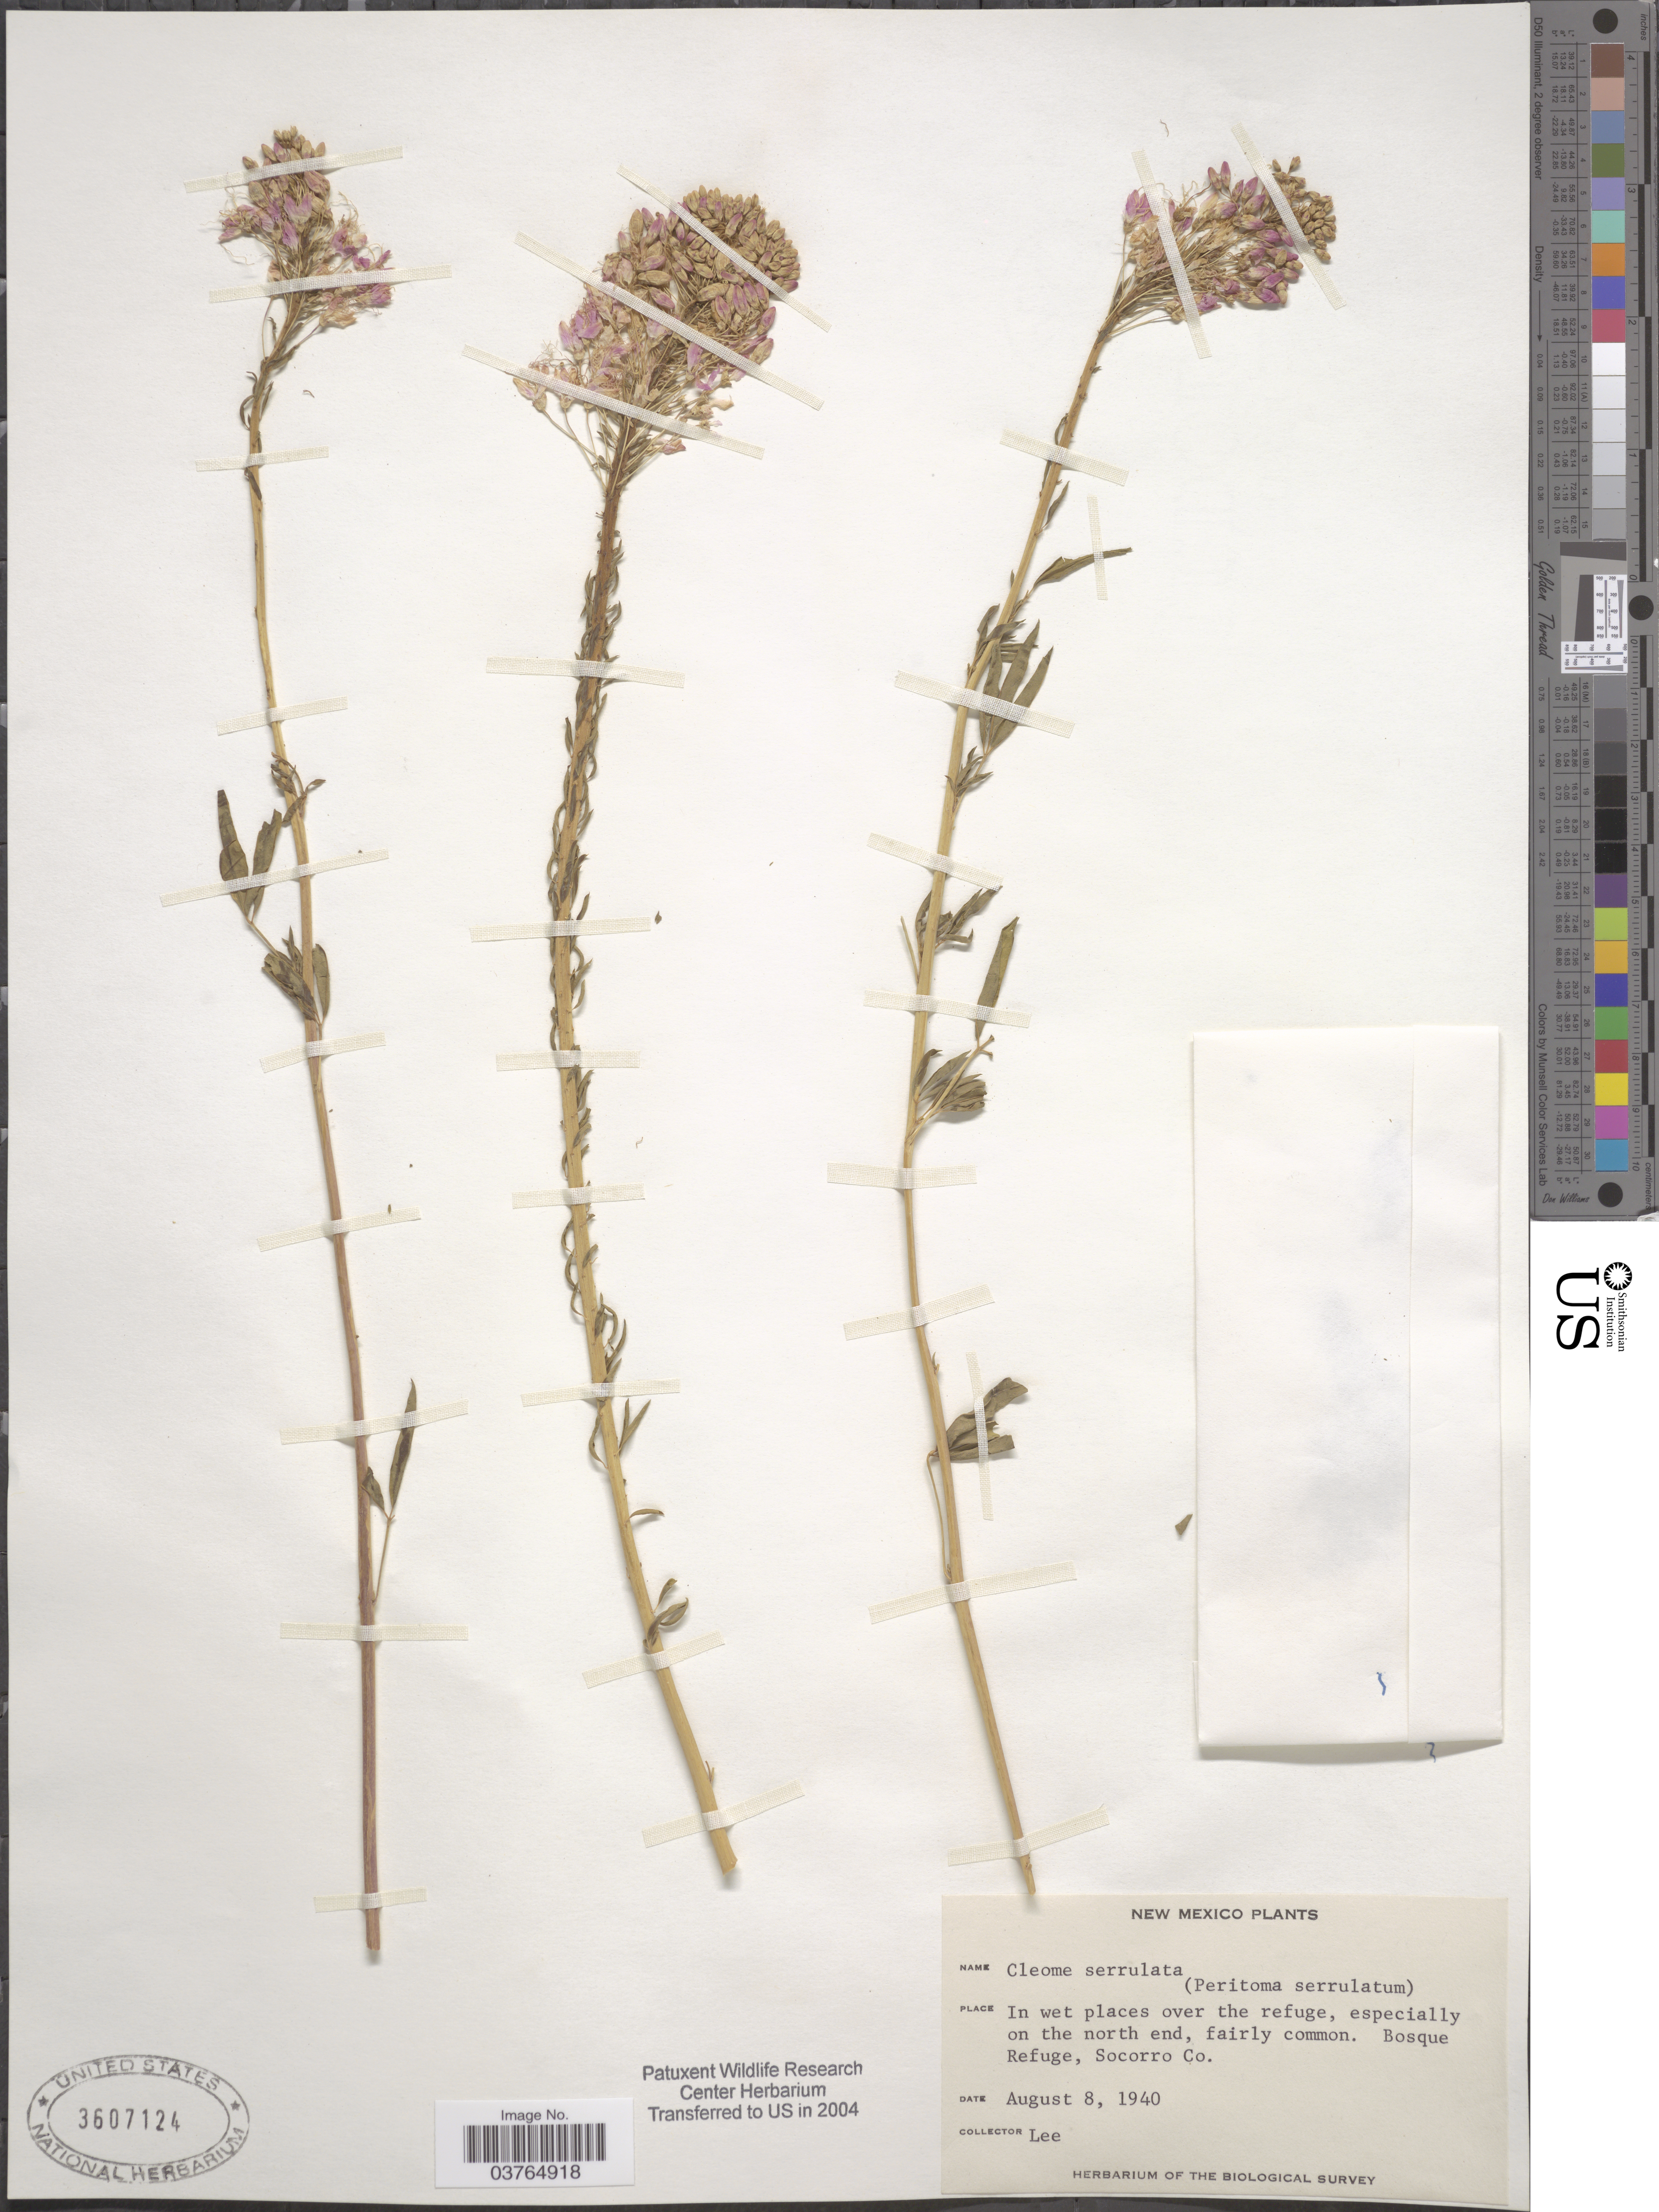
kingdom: Plantae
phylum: Tracheophyta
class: Magnoliopsida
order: Brassicales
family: Cleomaceae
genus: Cleomella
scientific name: Cleomella serrulata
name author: (Pursh) Roalson & J.C. Hall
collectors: -. Lee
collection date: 1940-08-04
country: United States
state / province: New Mexico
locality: Bosque Refuge, Socorro Co.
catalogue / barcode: US 3607124